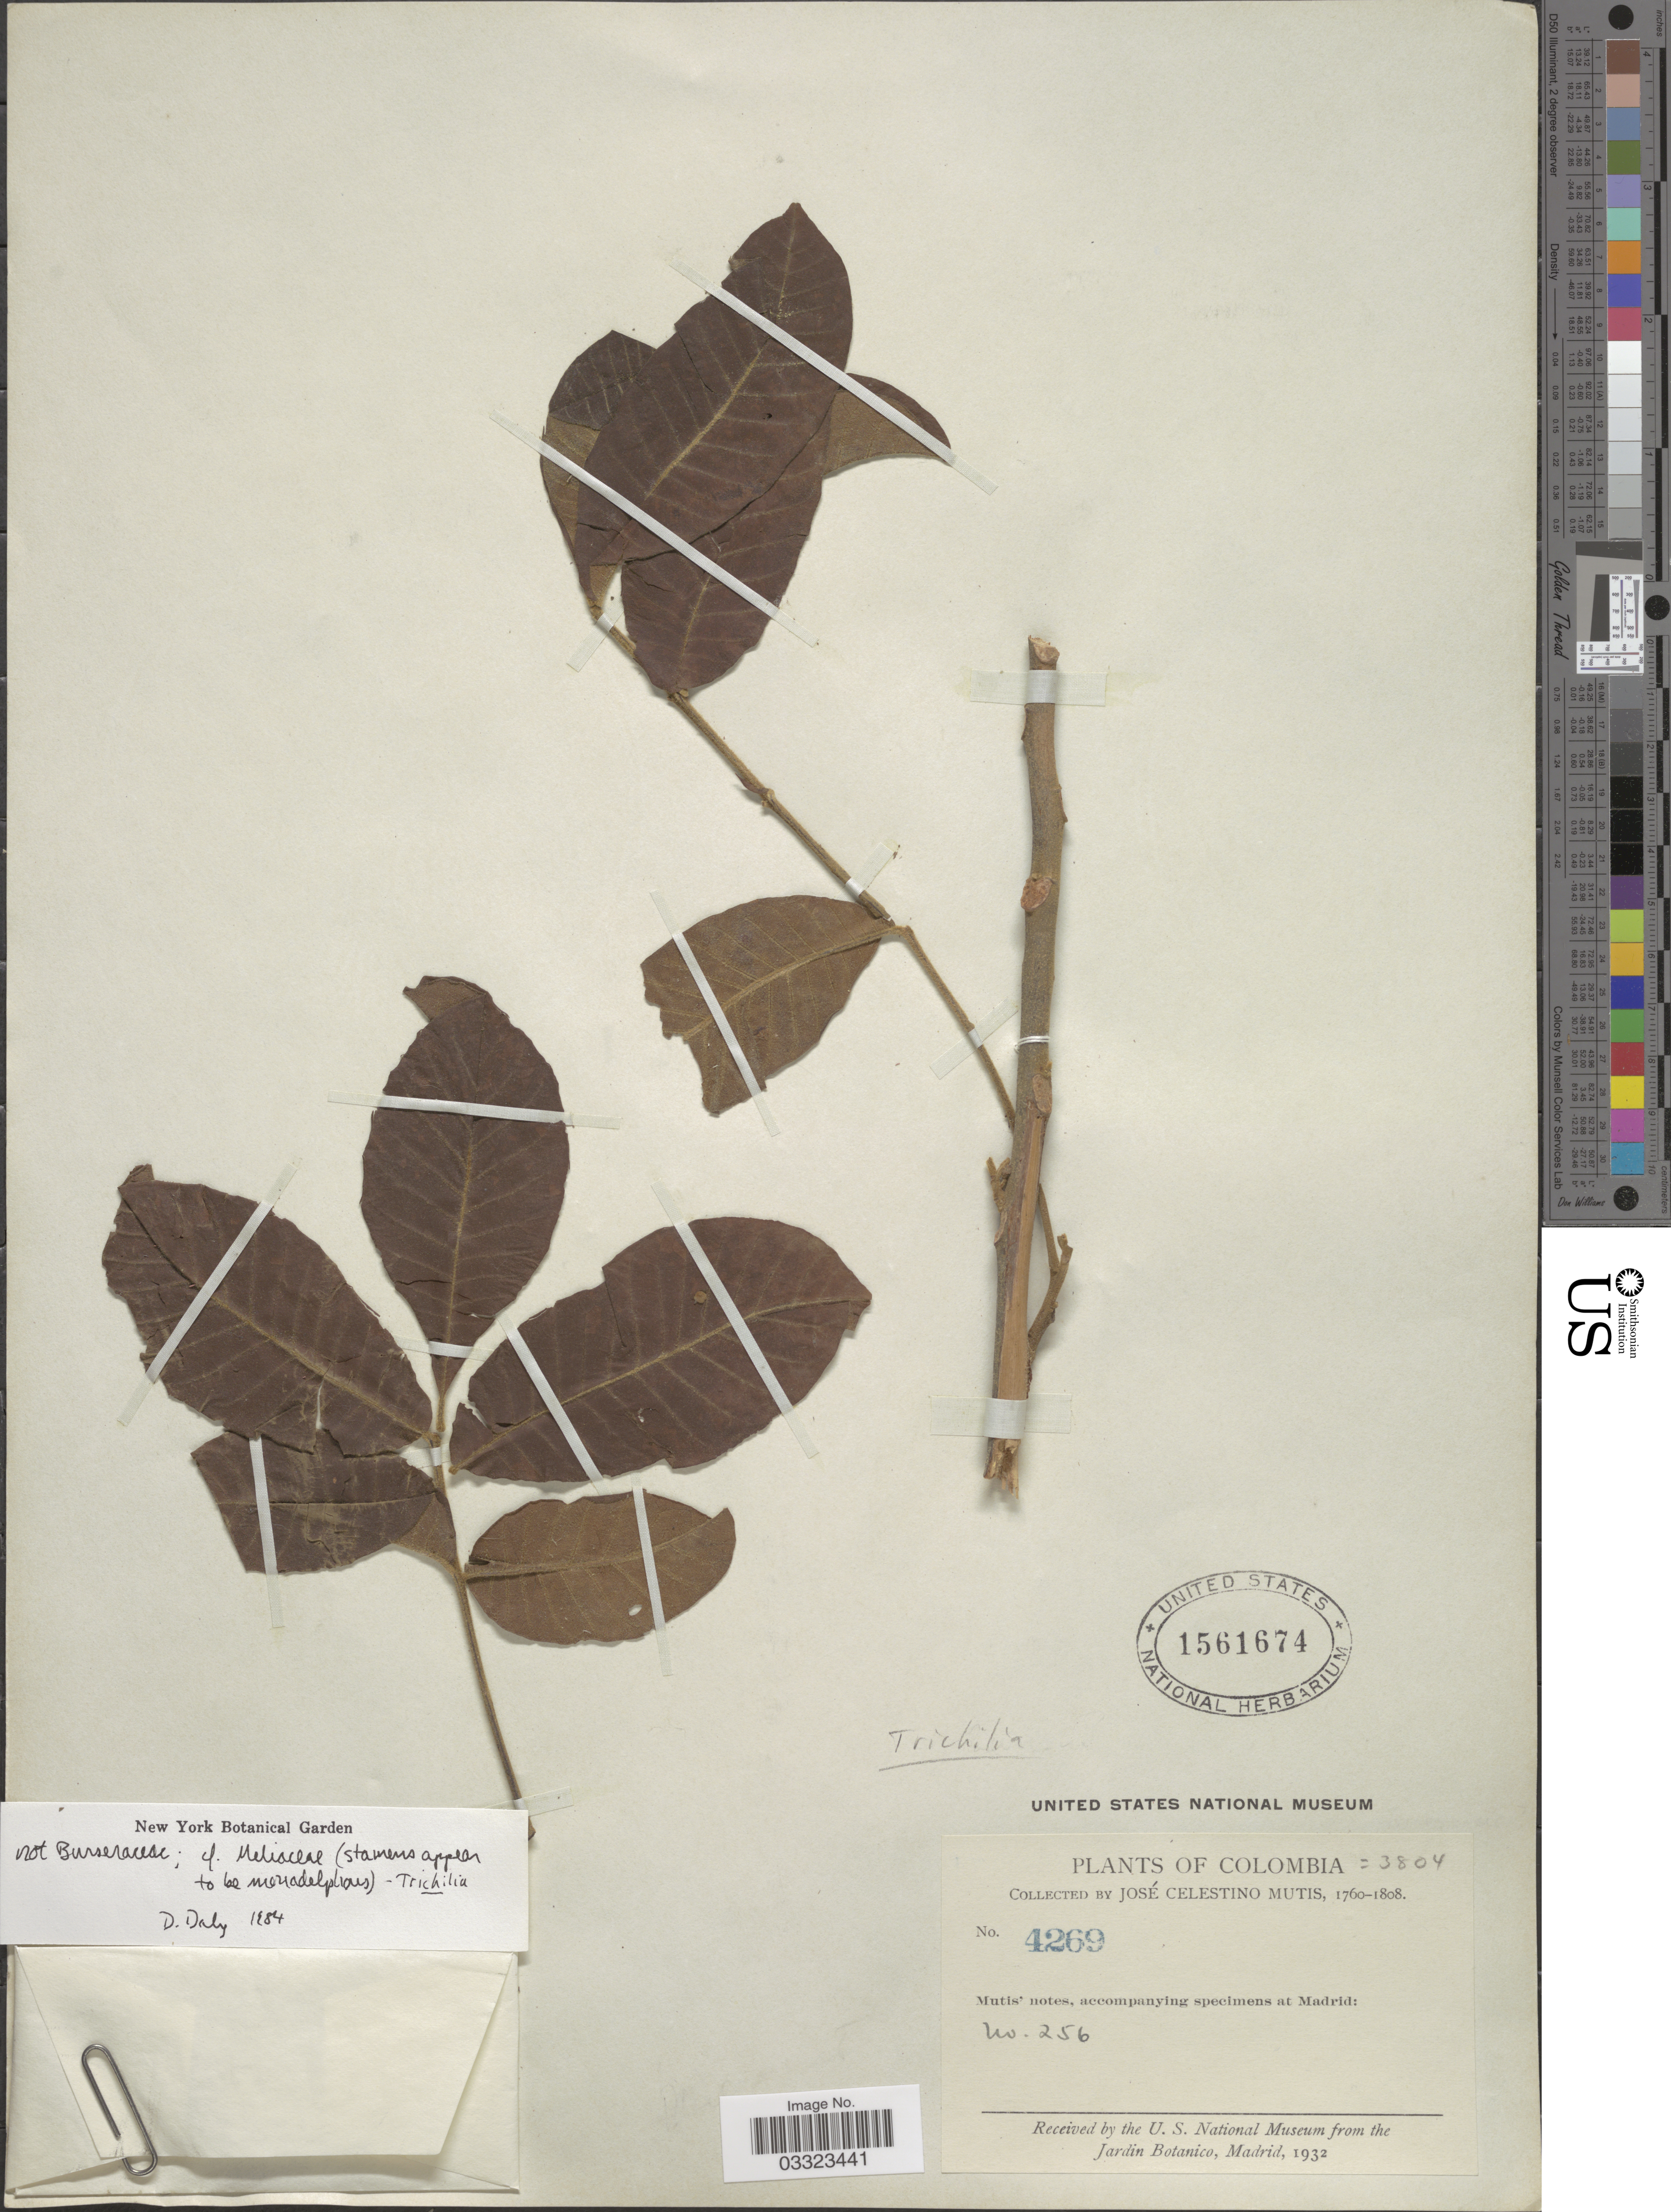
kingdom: Plantae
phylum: Tracheophyta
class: Magnoliopsida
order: Sapindales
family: Meliaceae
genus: Trichilia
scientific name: Trichilia sp.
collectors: J. C. B. Mutis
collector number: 4269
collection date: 1760/1808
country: Colombia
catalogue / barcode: US 1561674